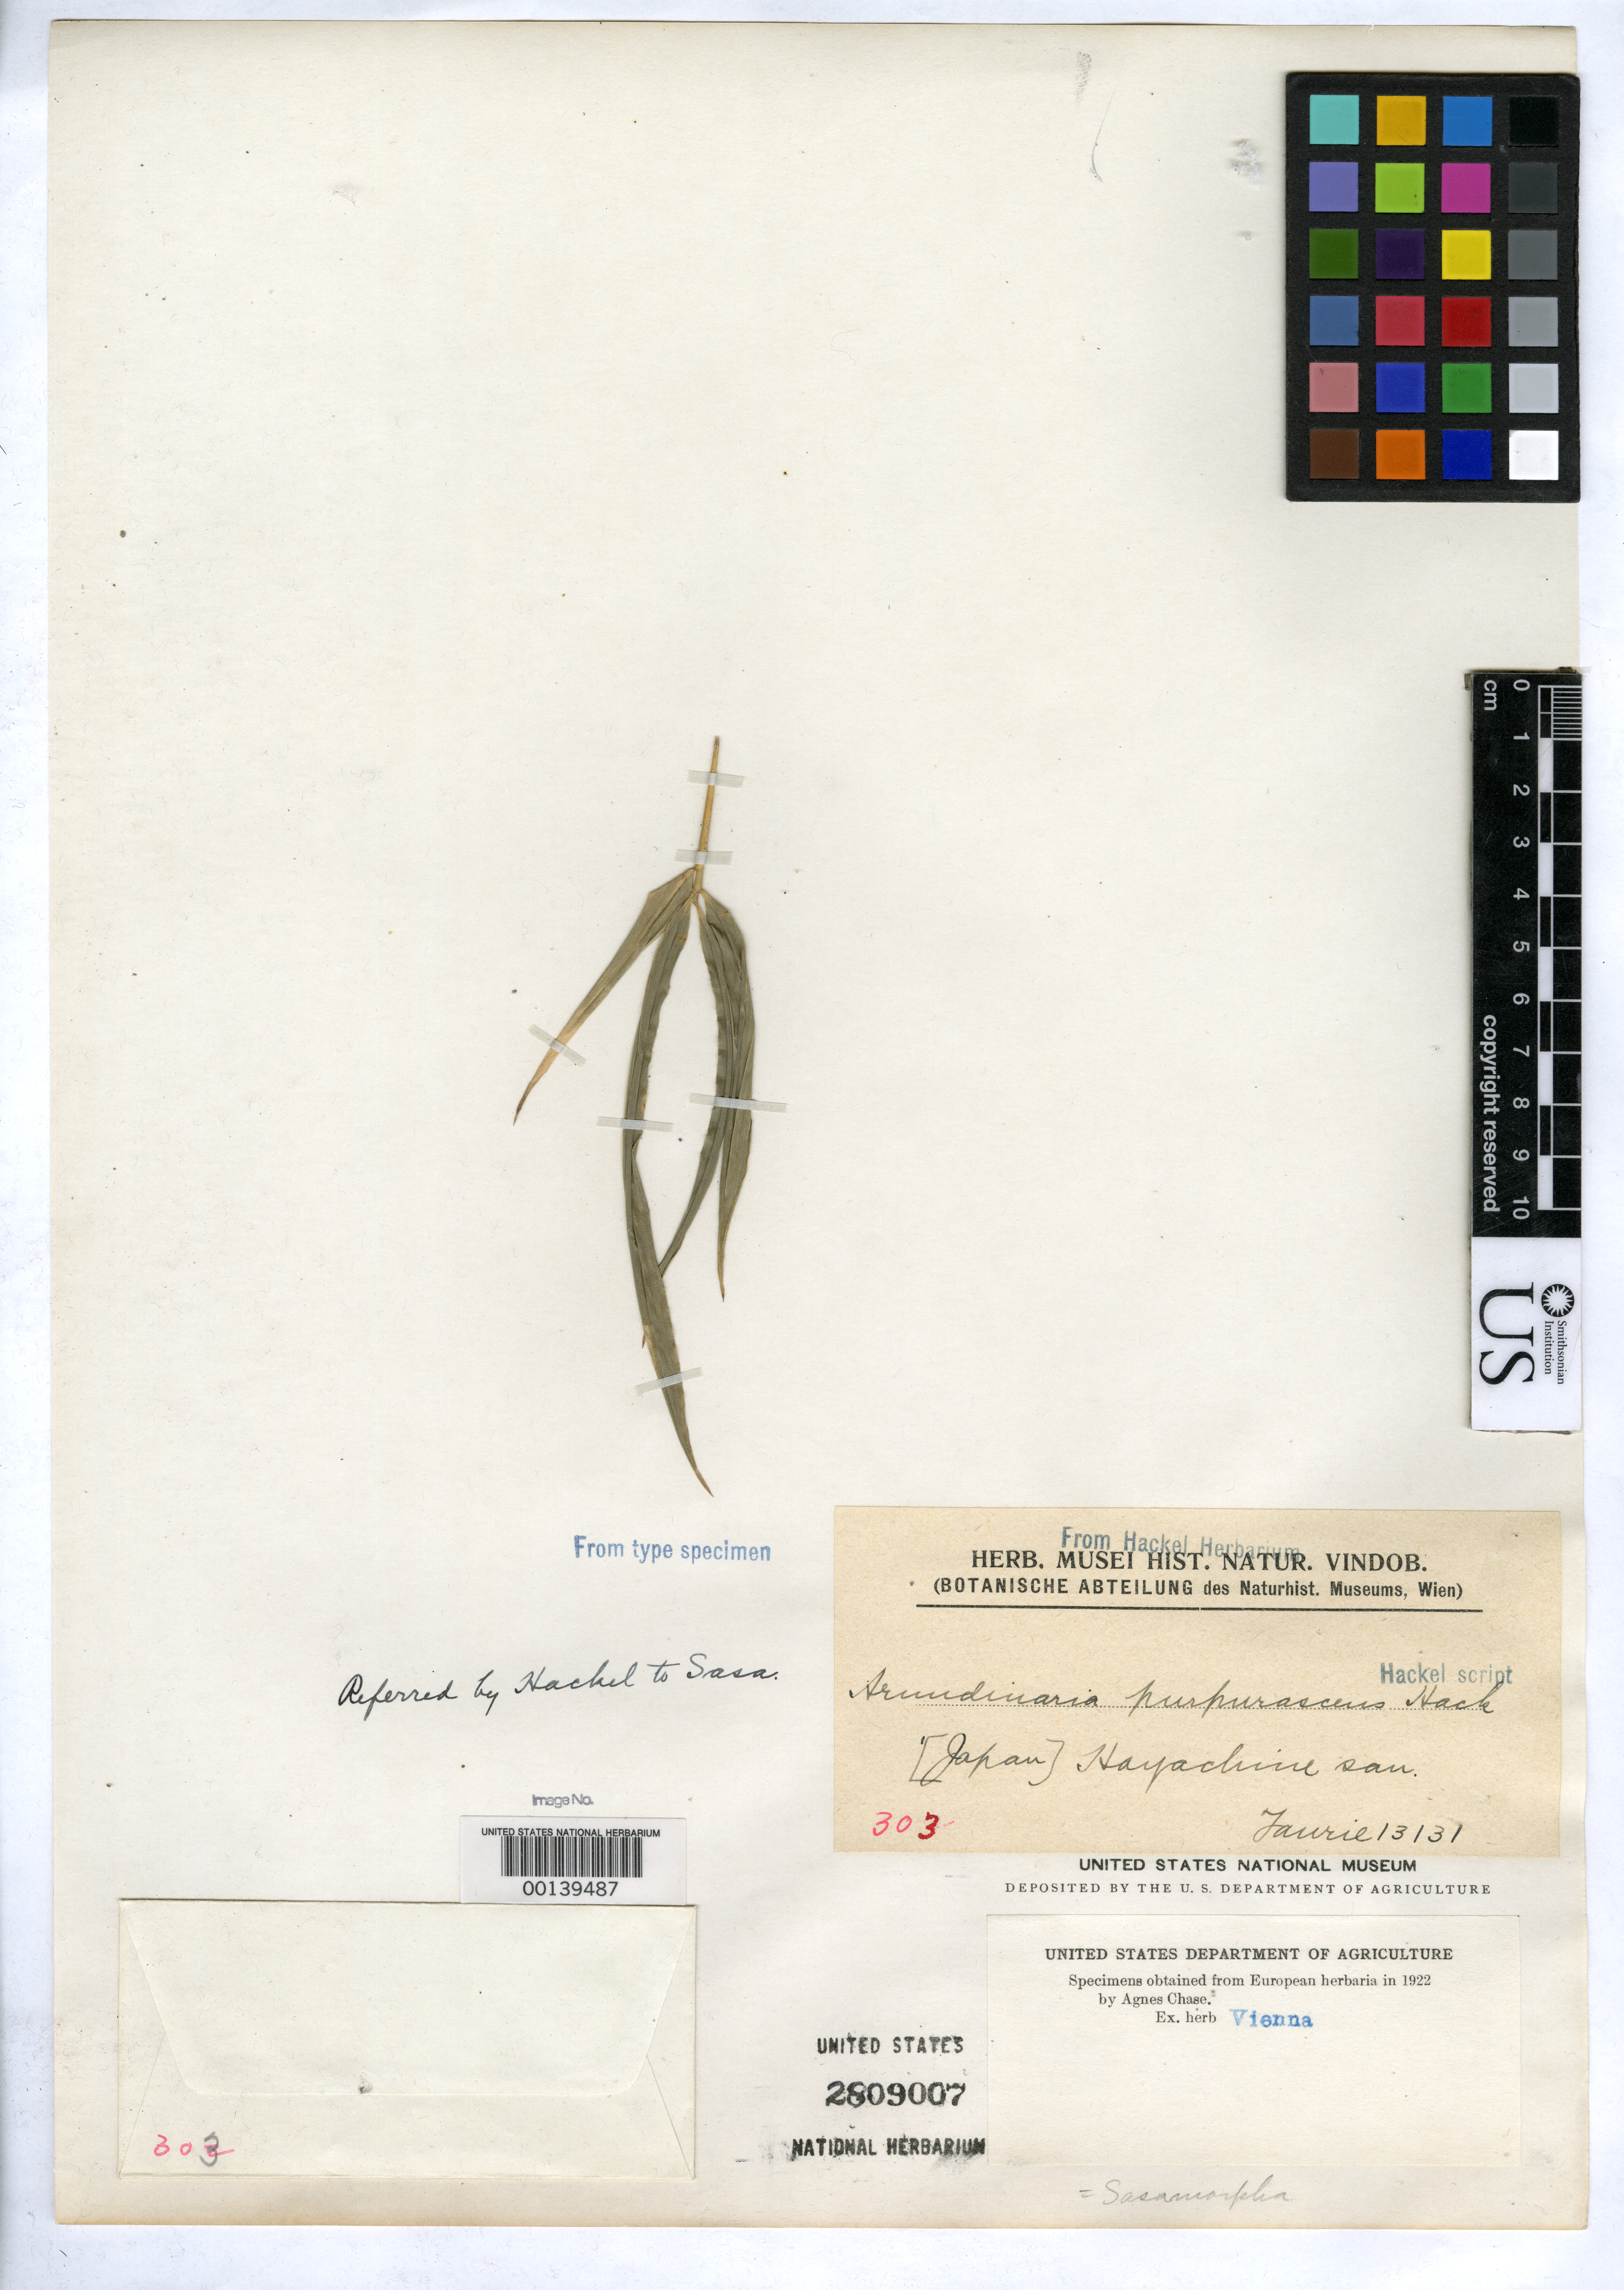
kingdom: Plantae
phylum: Tracheophyta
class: Liliopsida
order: Poales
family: Poaceae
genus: Arundinaria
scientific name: Arundinaria purpurascens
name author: Hack.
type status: Type Material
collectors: U. Faurie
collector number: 13131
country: Japan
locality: Hayachine San.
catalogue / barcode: US 2809007